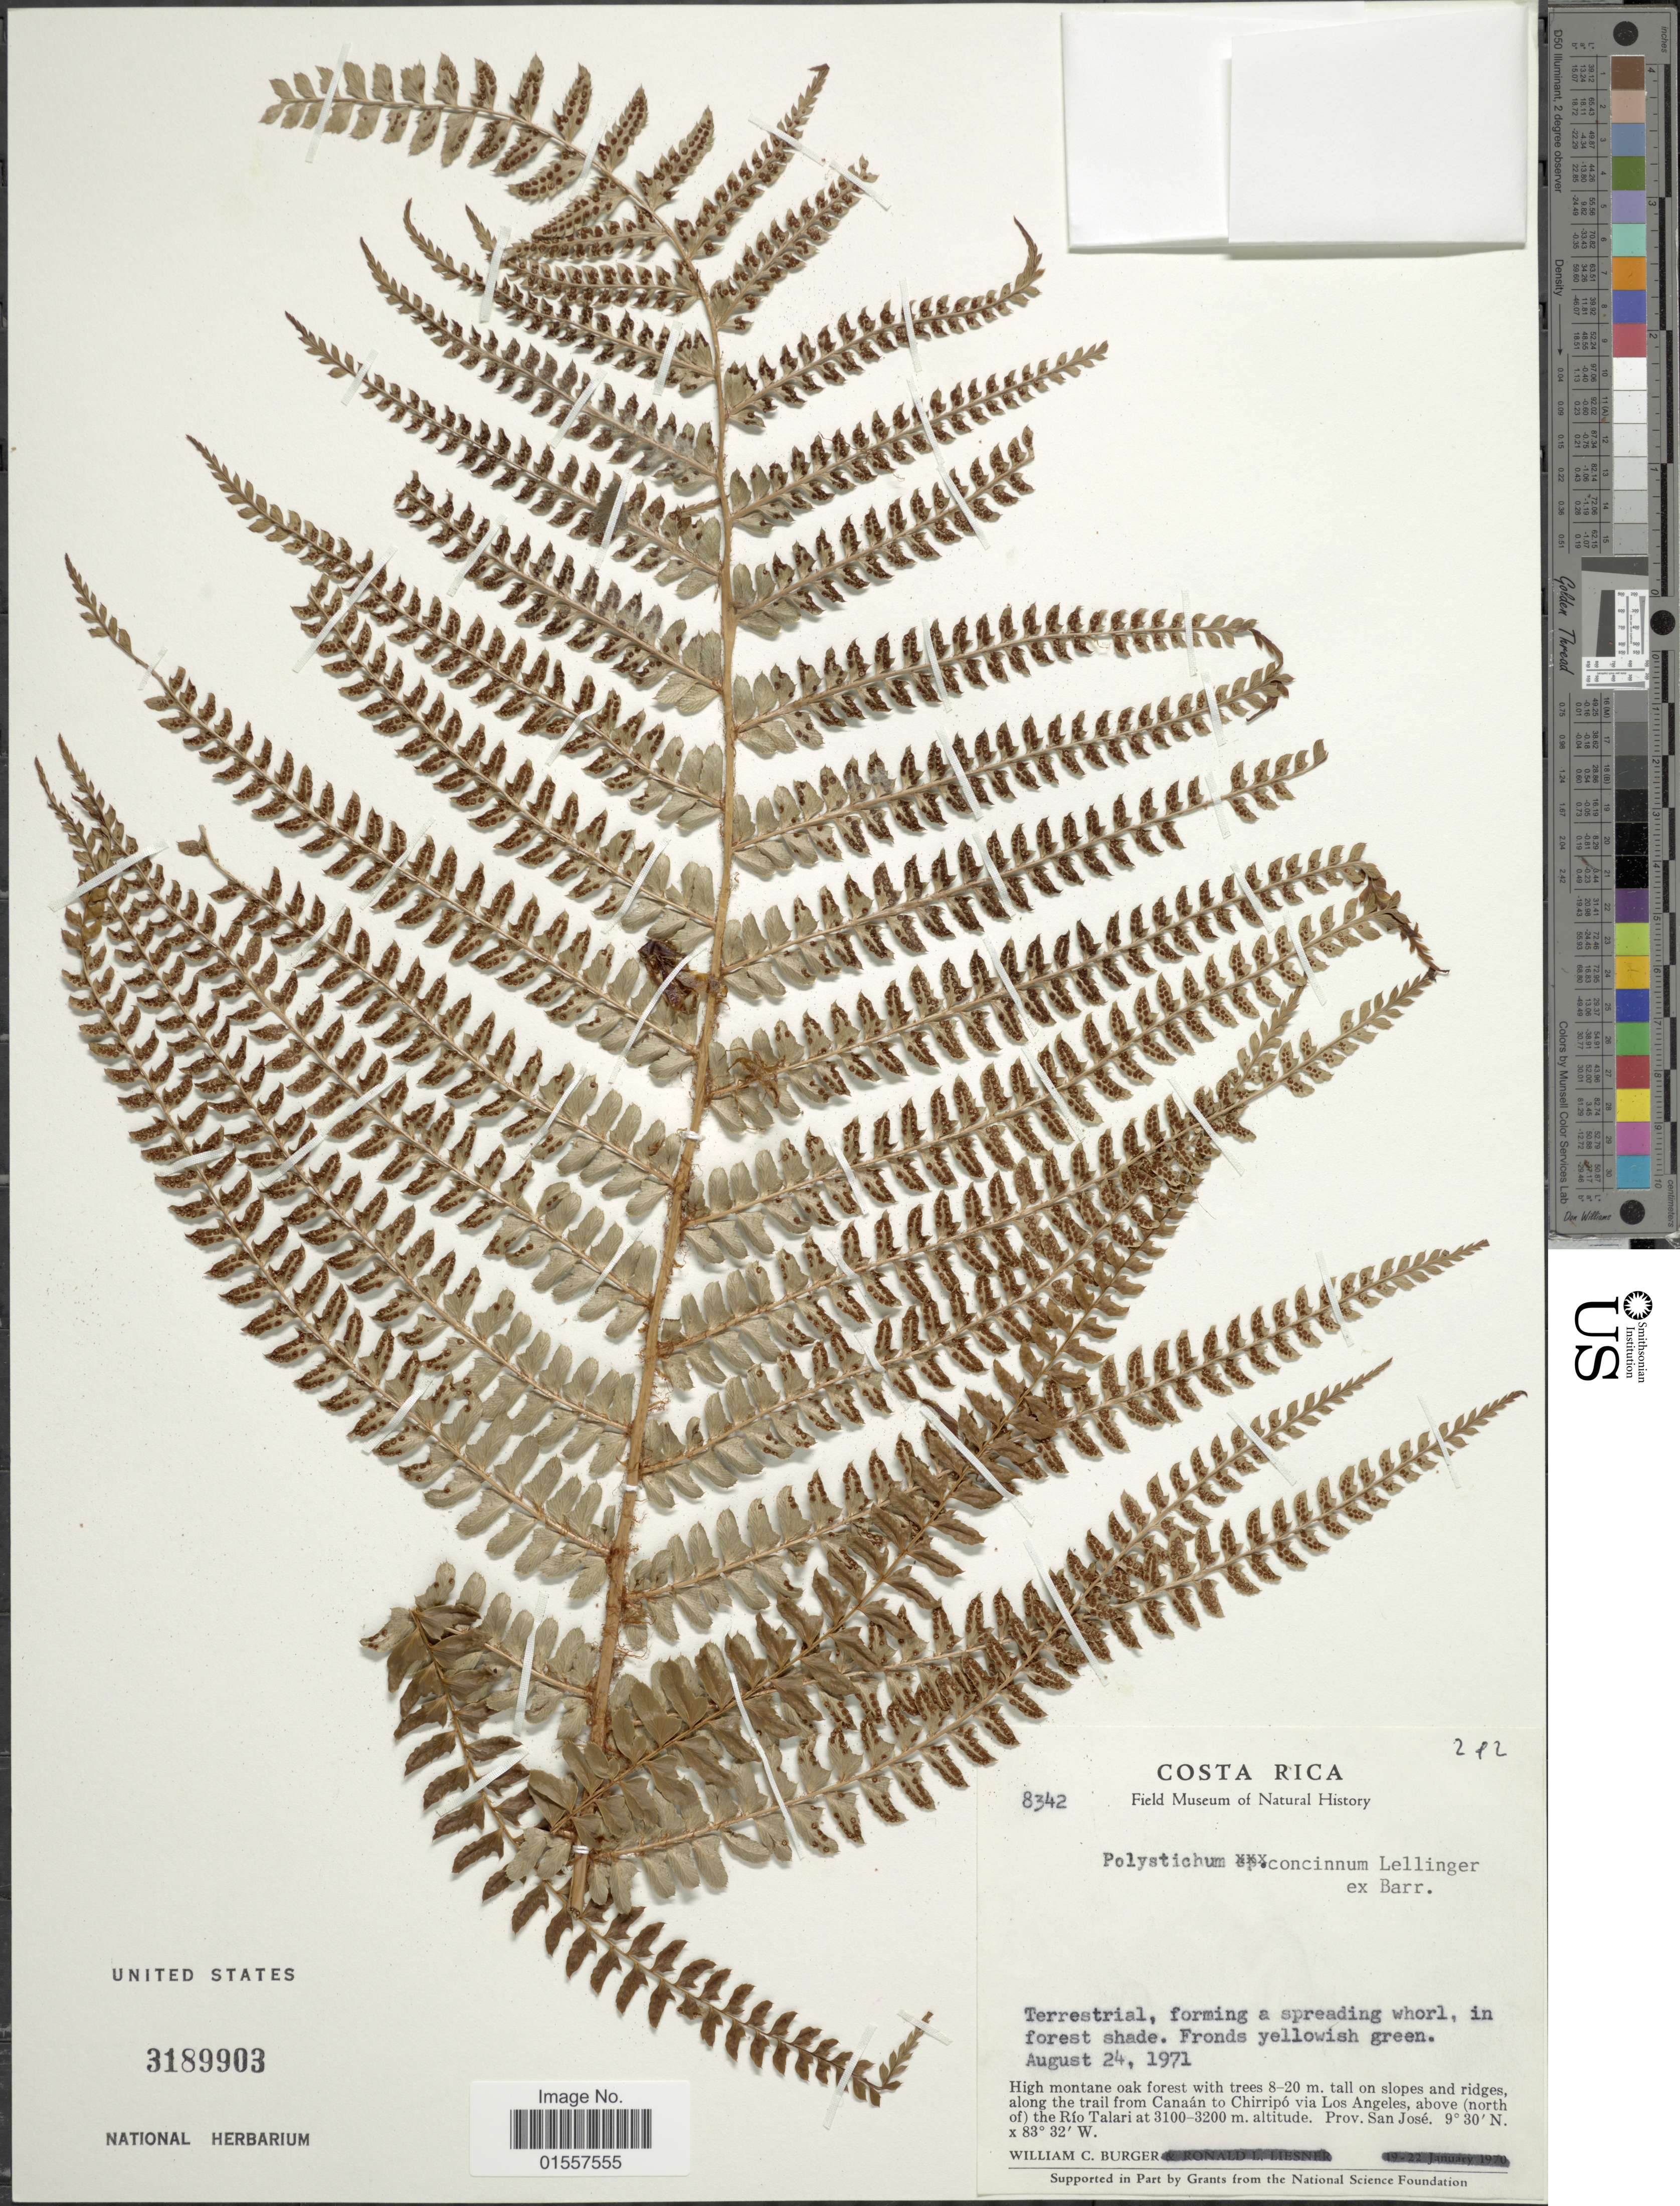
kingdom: Plantae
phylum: Tracheophyta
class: Polypodiopsida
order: Polypodiales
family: Dryopteridaceae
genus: Polystichum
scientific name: Polystichum concinnum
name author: Lellinger ex Barrington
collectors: W. Burger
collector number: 8342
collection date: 1971-08-24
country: Costa Rica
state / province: San José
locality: Along the trail from Canaan to Chirripo via Los Angeles, above (north of) the Rio Talari, Prov. San Jose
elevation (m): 3100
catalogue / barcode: US 3189903